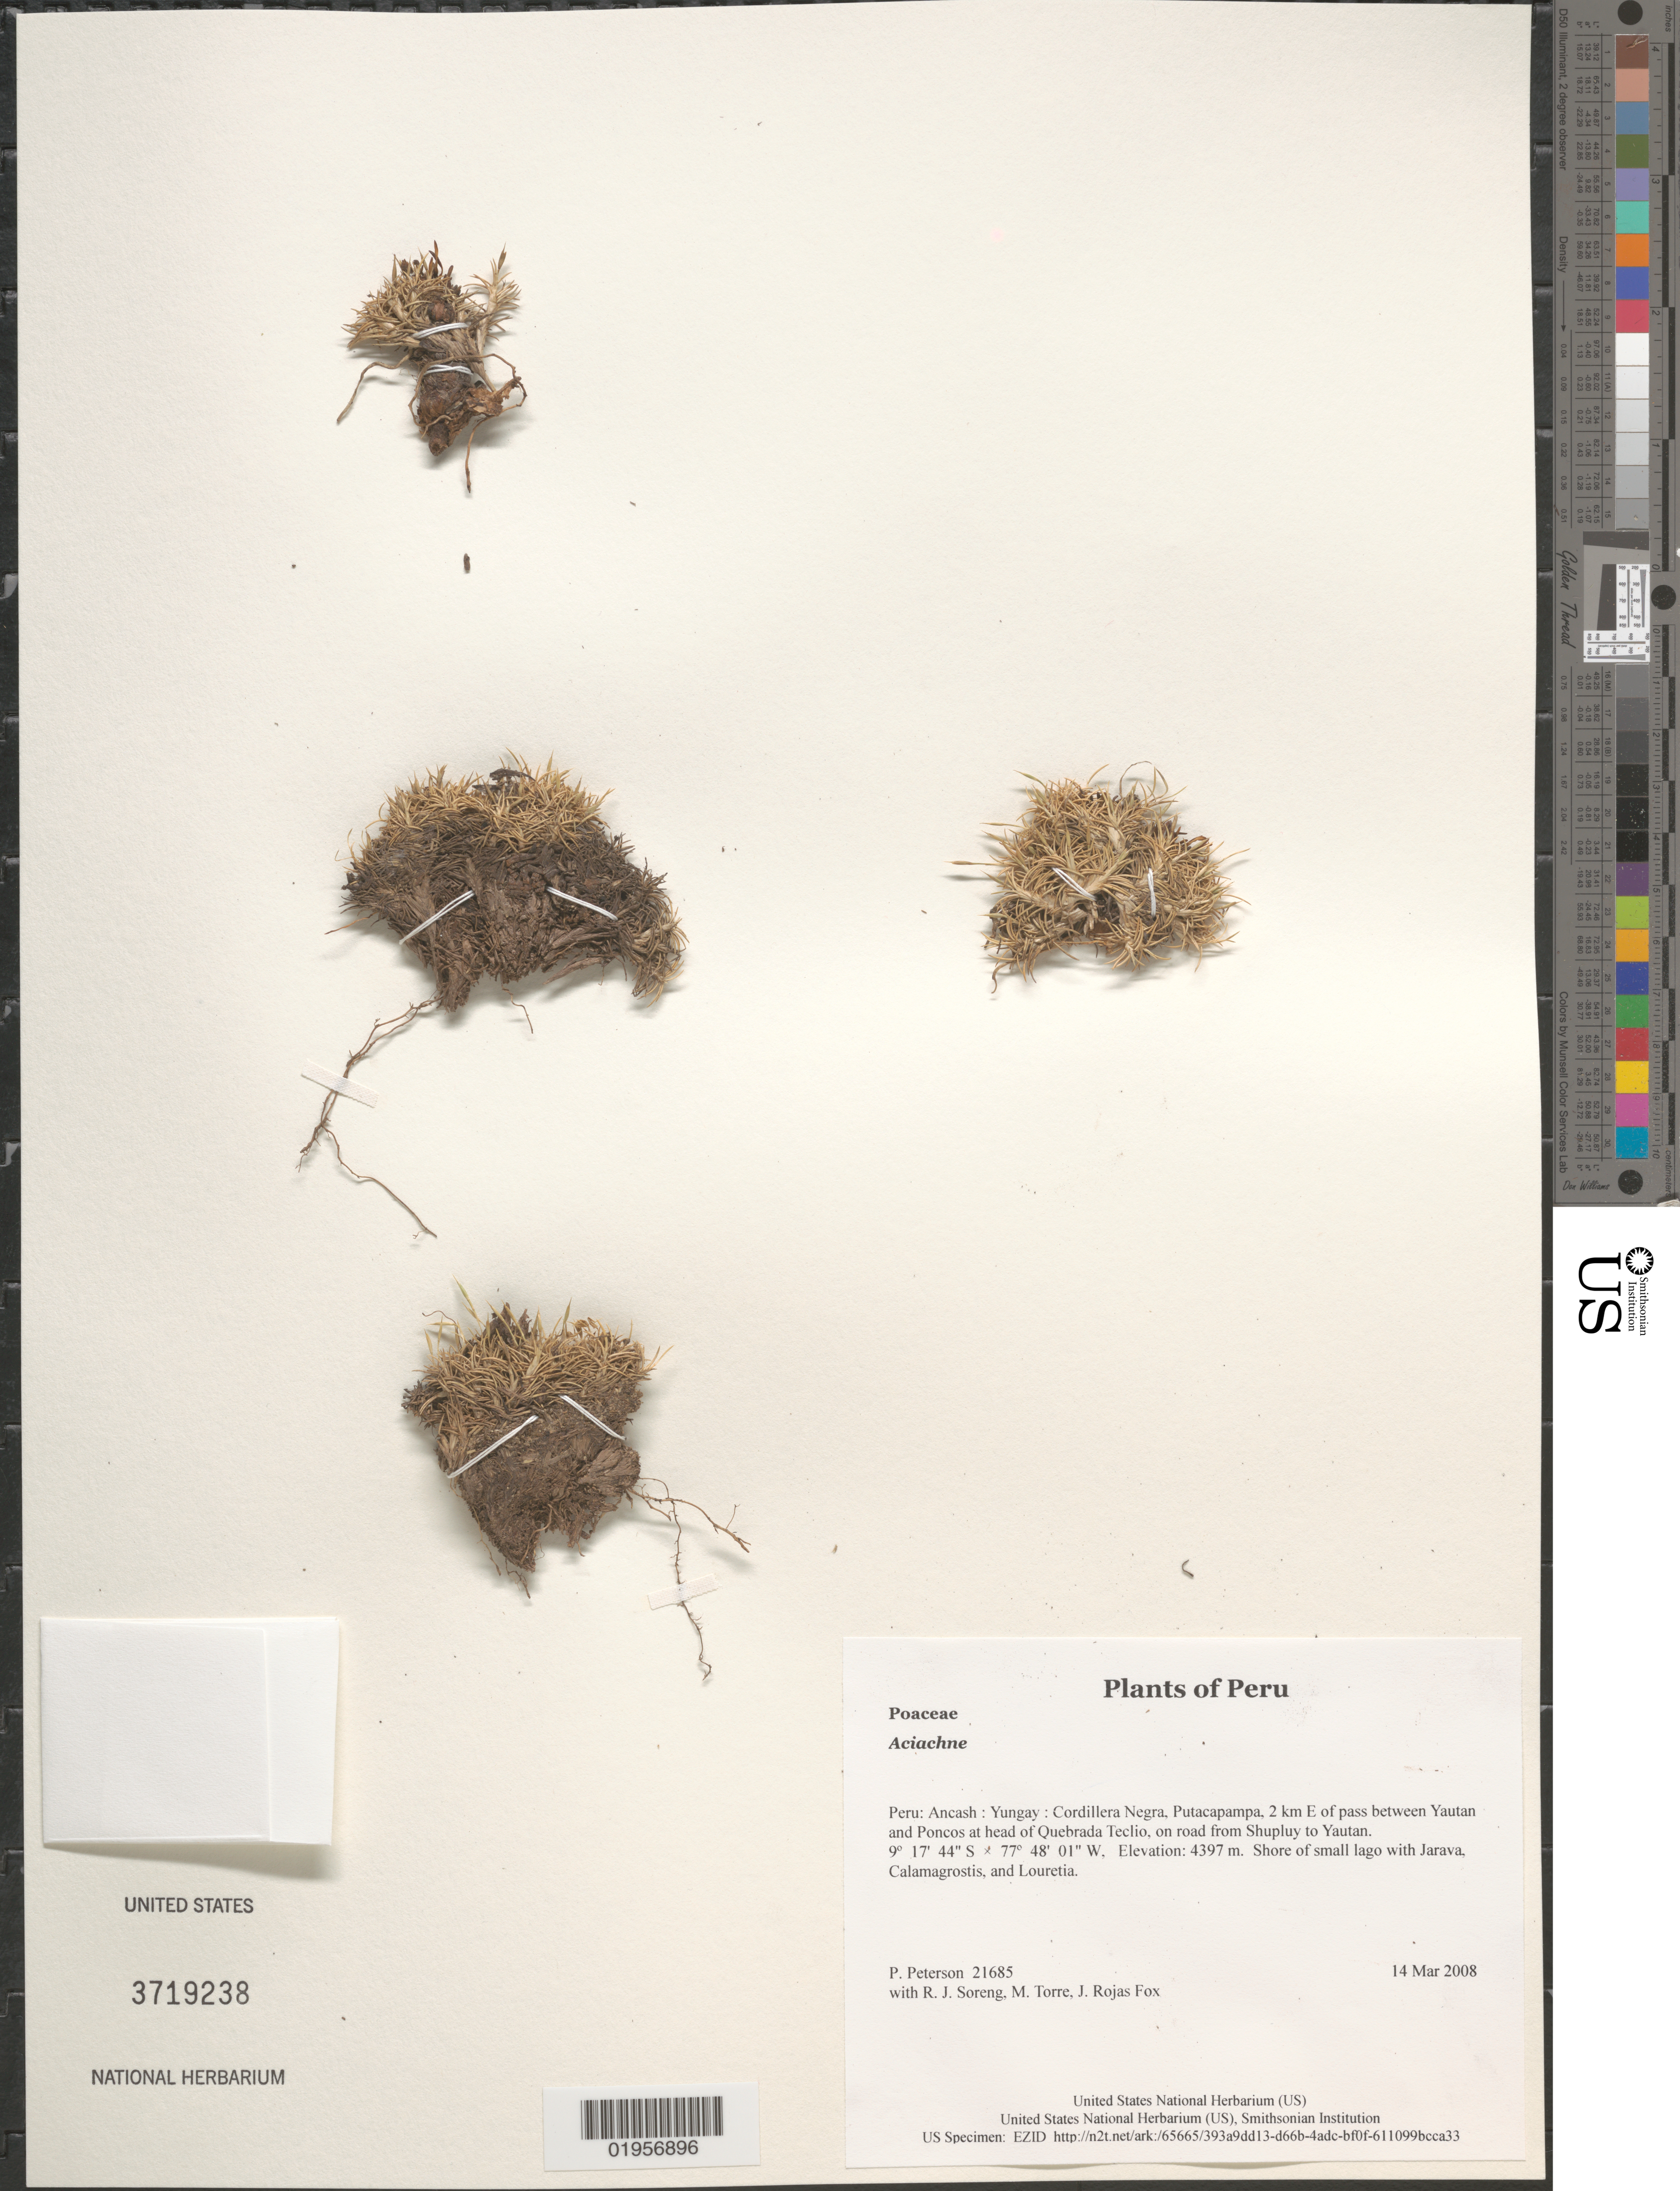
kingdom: Plantae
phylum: Tracheophyta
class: Liliopsida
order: Poales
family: Poaceae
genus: Aciachne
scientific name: Aciachne sp.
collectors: P. M. Peterson, R. J. Soreng, M. Torre & J. Rojas Fox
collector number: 21685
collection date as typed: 14 Mar 2008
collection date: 2008-03-14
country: Peru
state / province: Ancash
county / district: Yungay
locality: Cordillera Negra, Putacapampa, 2 km E of pass between Yautan and Poncos at head of Quebrada Teclio, on road from Shupluy to Yautan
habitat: Shore of small lago with Jarava, Calamagrostis, and Louretia.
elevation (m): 4397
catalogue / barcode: US 3719238